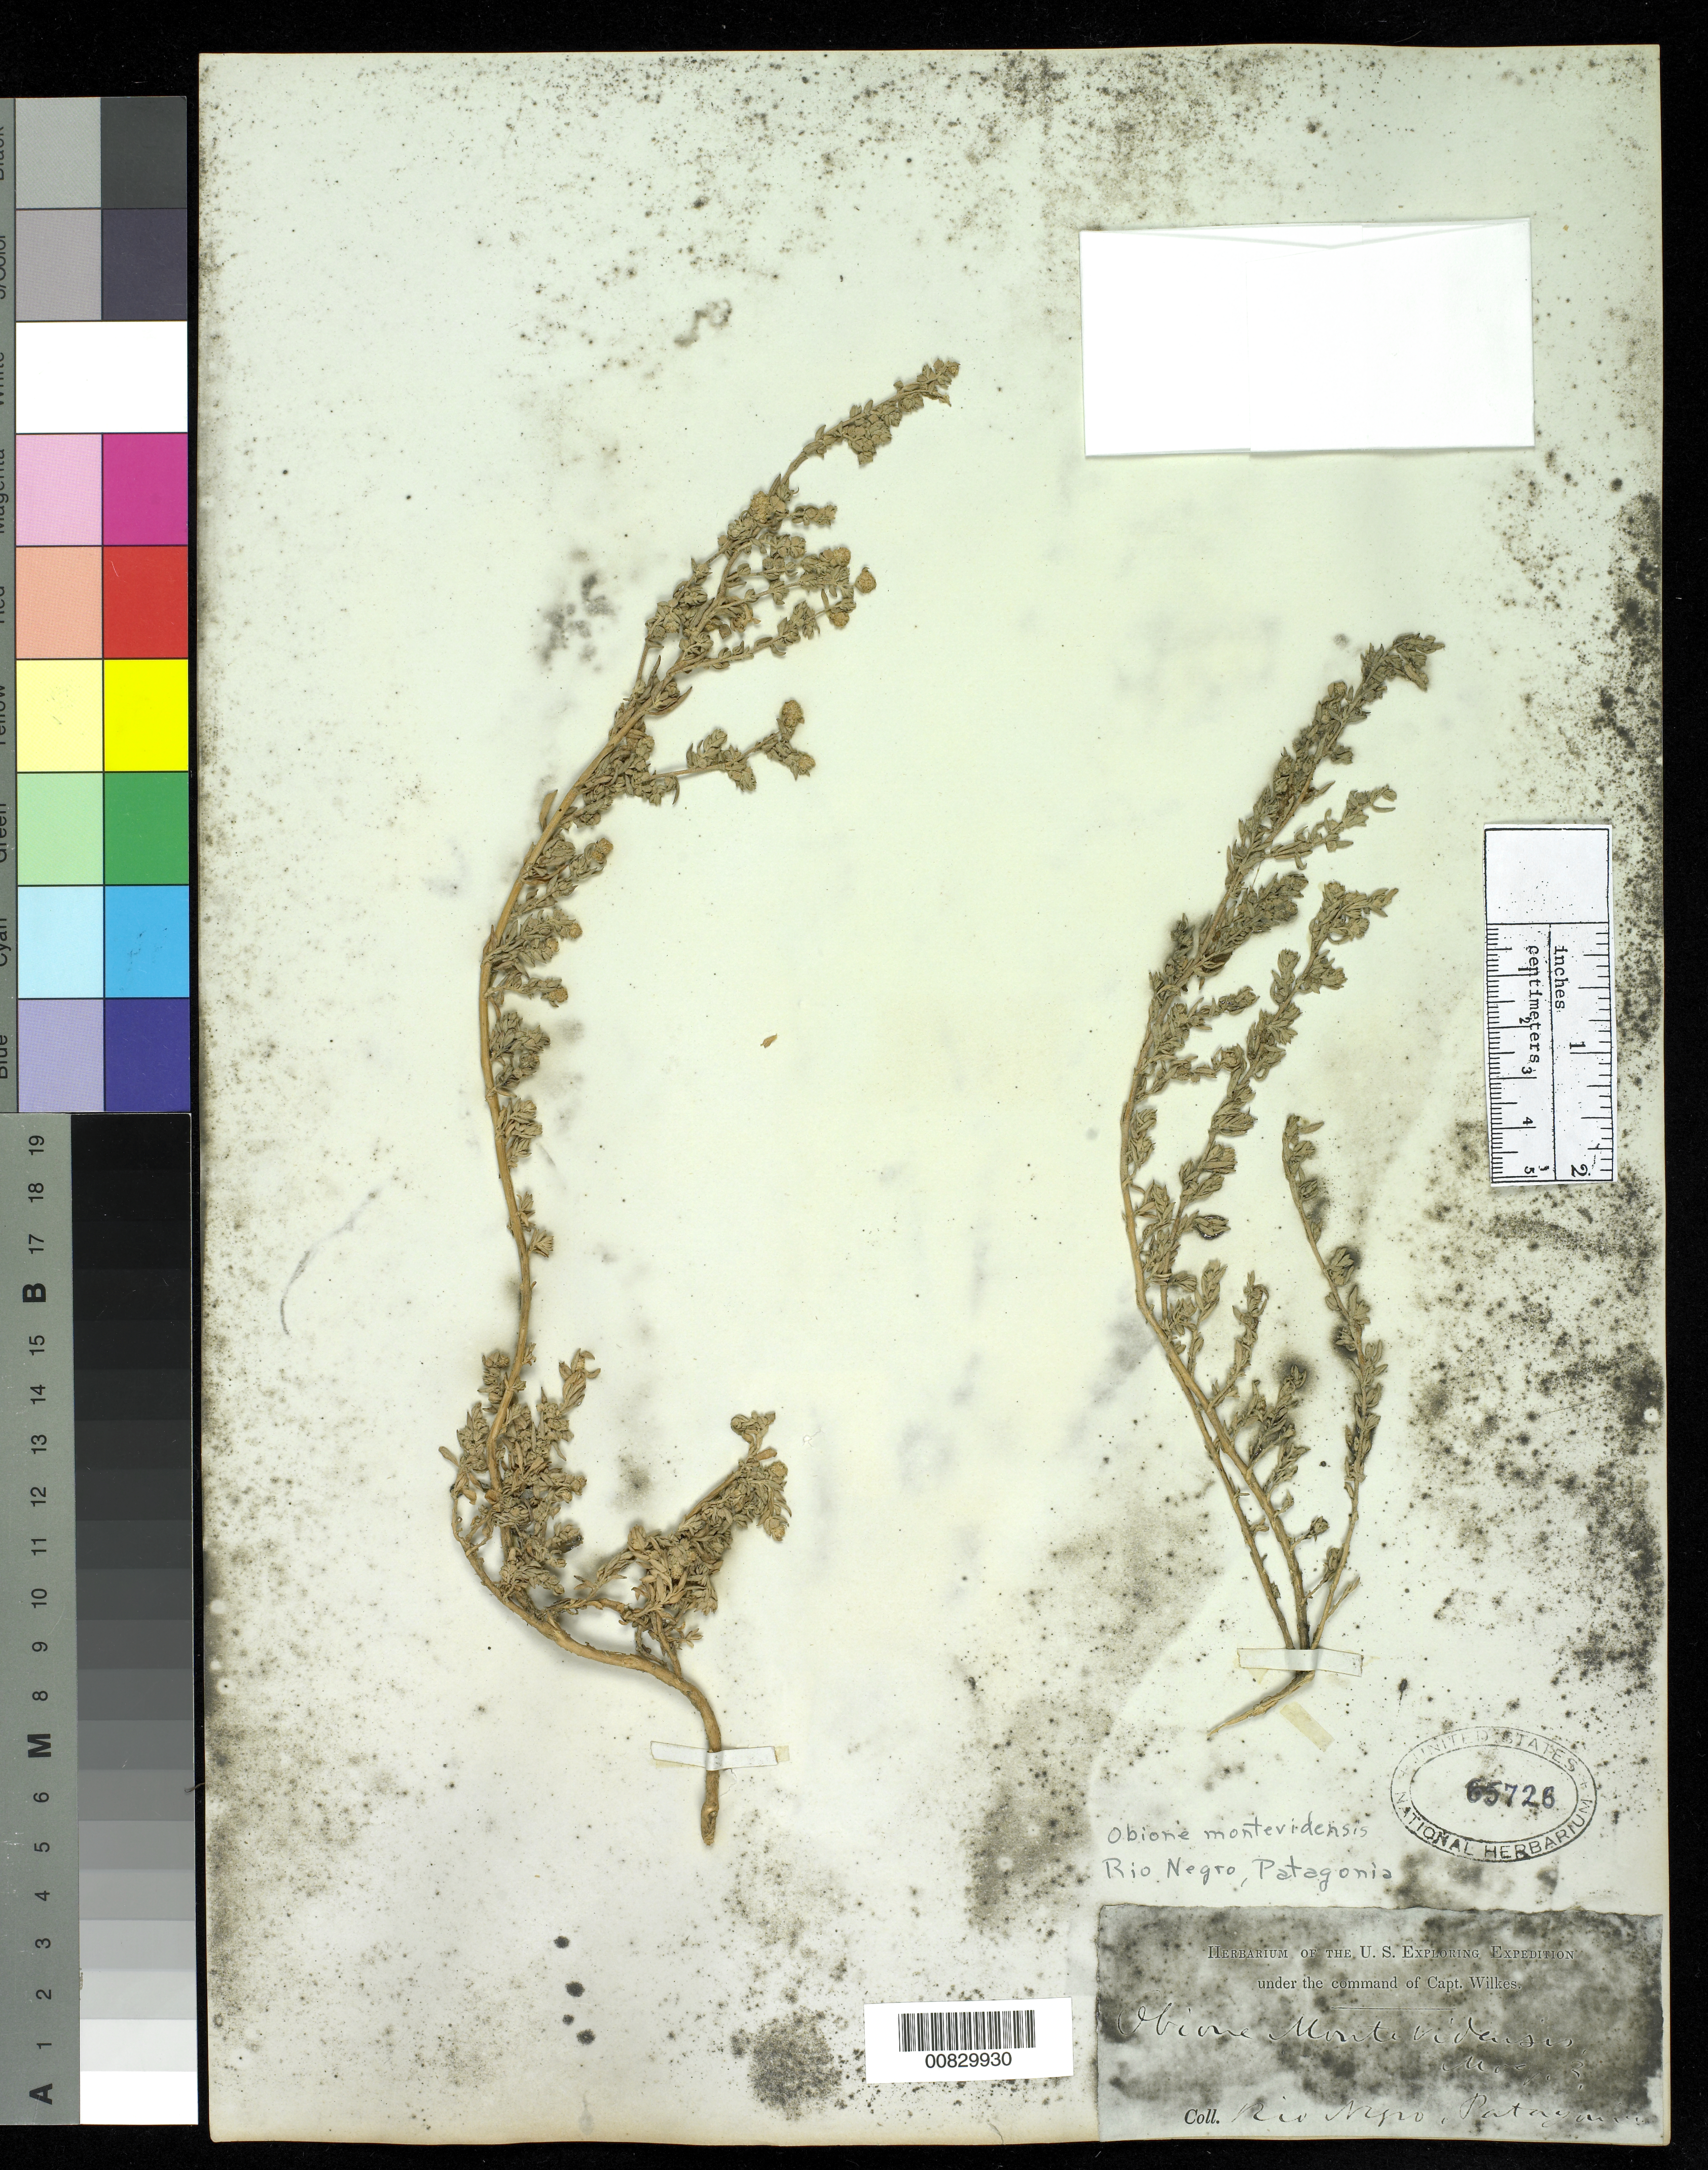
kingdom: Plantae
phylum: Tracheophyta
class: Magnoliopsida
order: Caryophyllales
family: Amaranthaceae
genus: Atriplex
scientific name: Atriplex montevidensis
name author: Spreng.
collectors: Wilkes Explor. Exped.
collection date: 1838/1842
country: Argentina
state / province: Rio Negro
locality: Patagonia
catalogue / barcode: US 65726